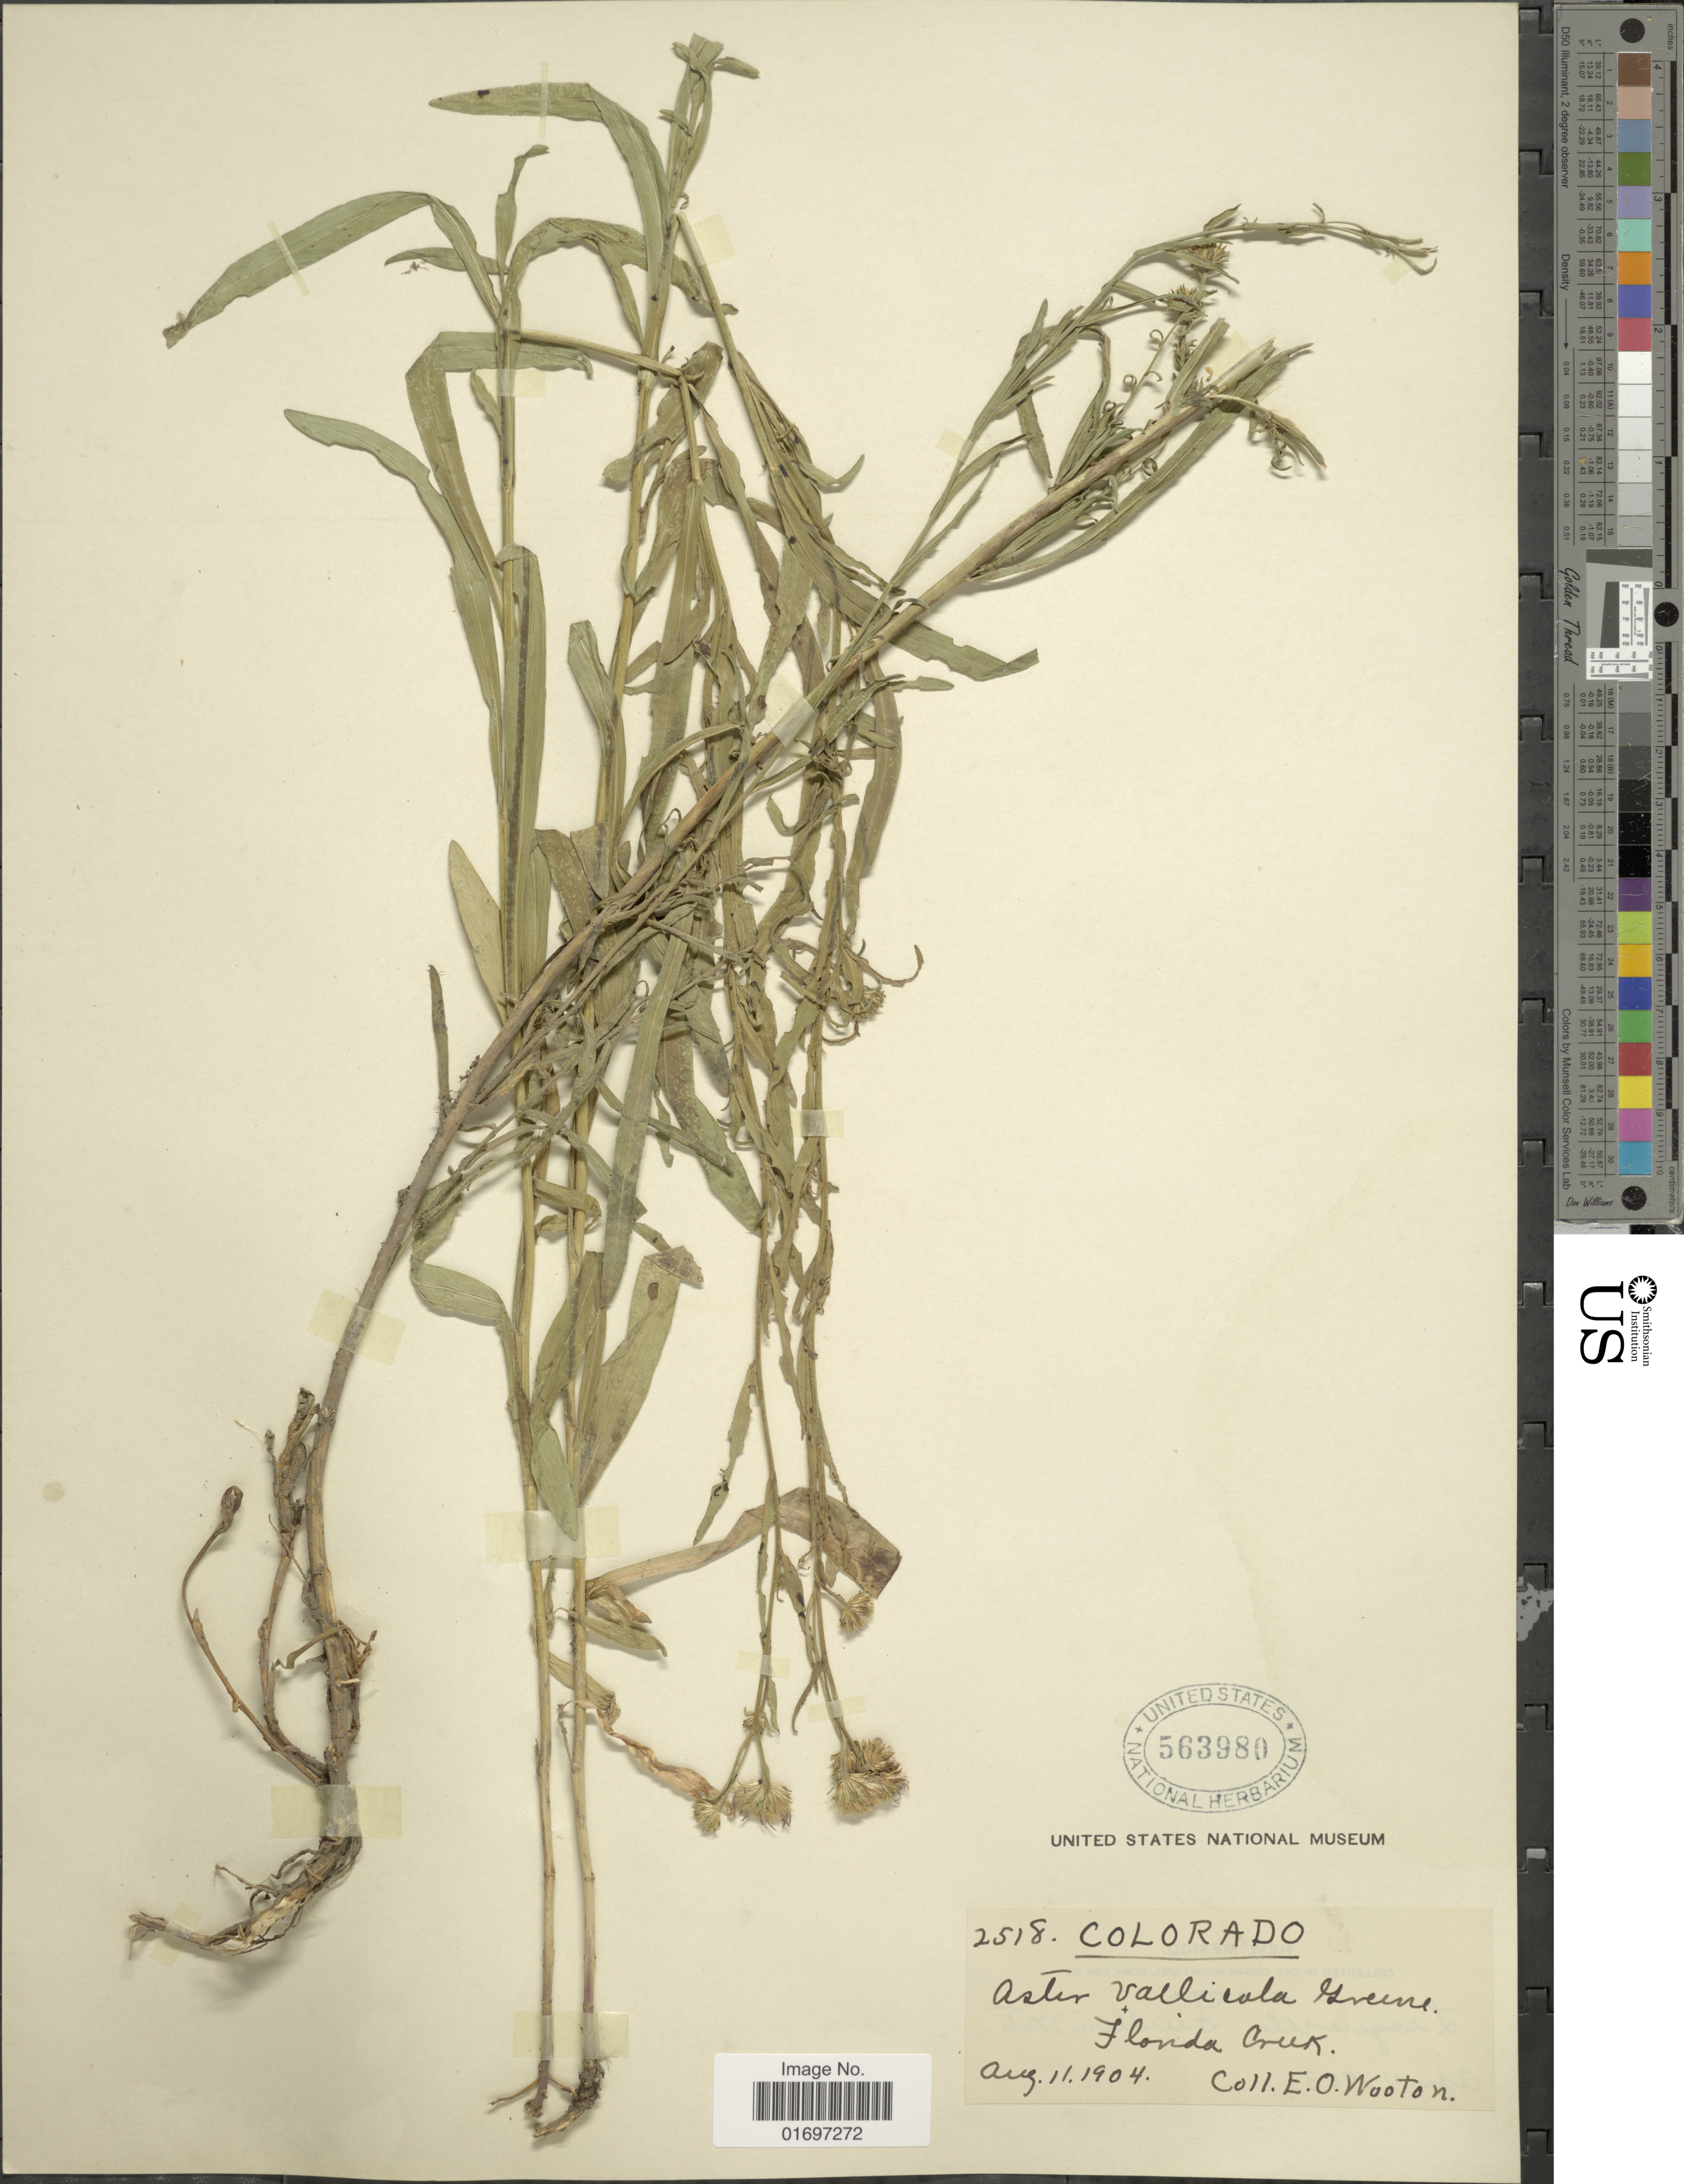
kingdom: Plantae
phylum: Tracheophyta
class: Magnoliopsida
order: Asterales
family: Asteraceae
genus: Symphyotrichum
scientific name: Symphyotrichum ascendens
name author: (Lindl.) G.L. Nesom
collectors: E. O. Wooton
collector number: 2518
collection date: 1904-08-11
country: United States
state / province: Colorado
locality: Colorado. Florida Creek.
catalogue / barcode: US 563980